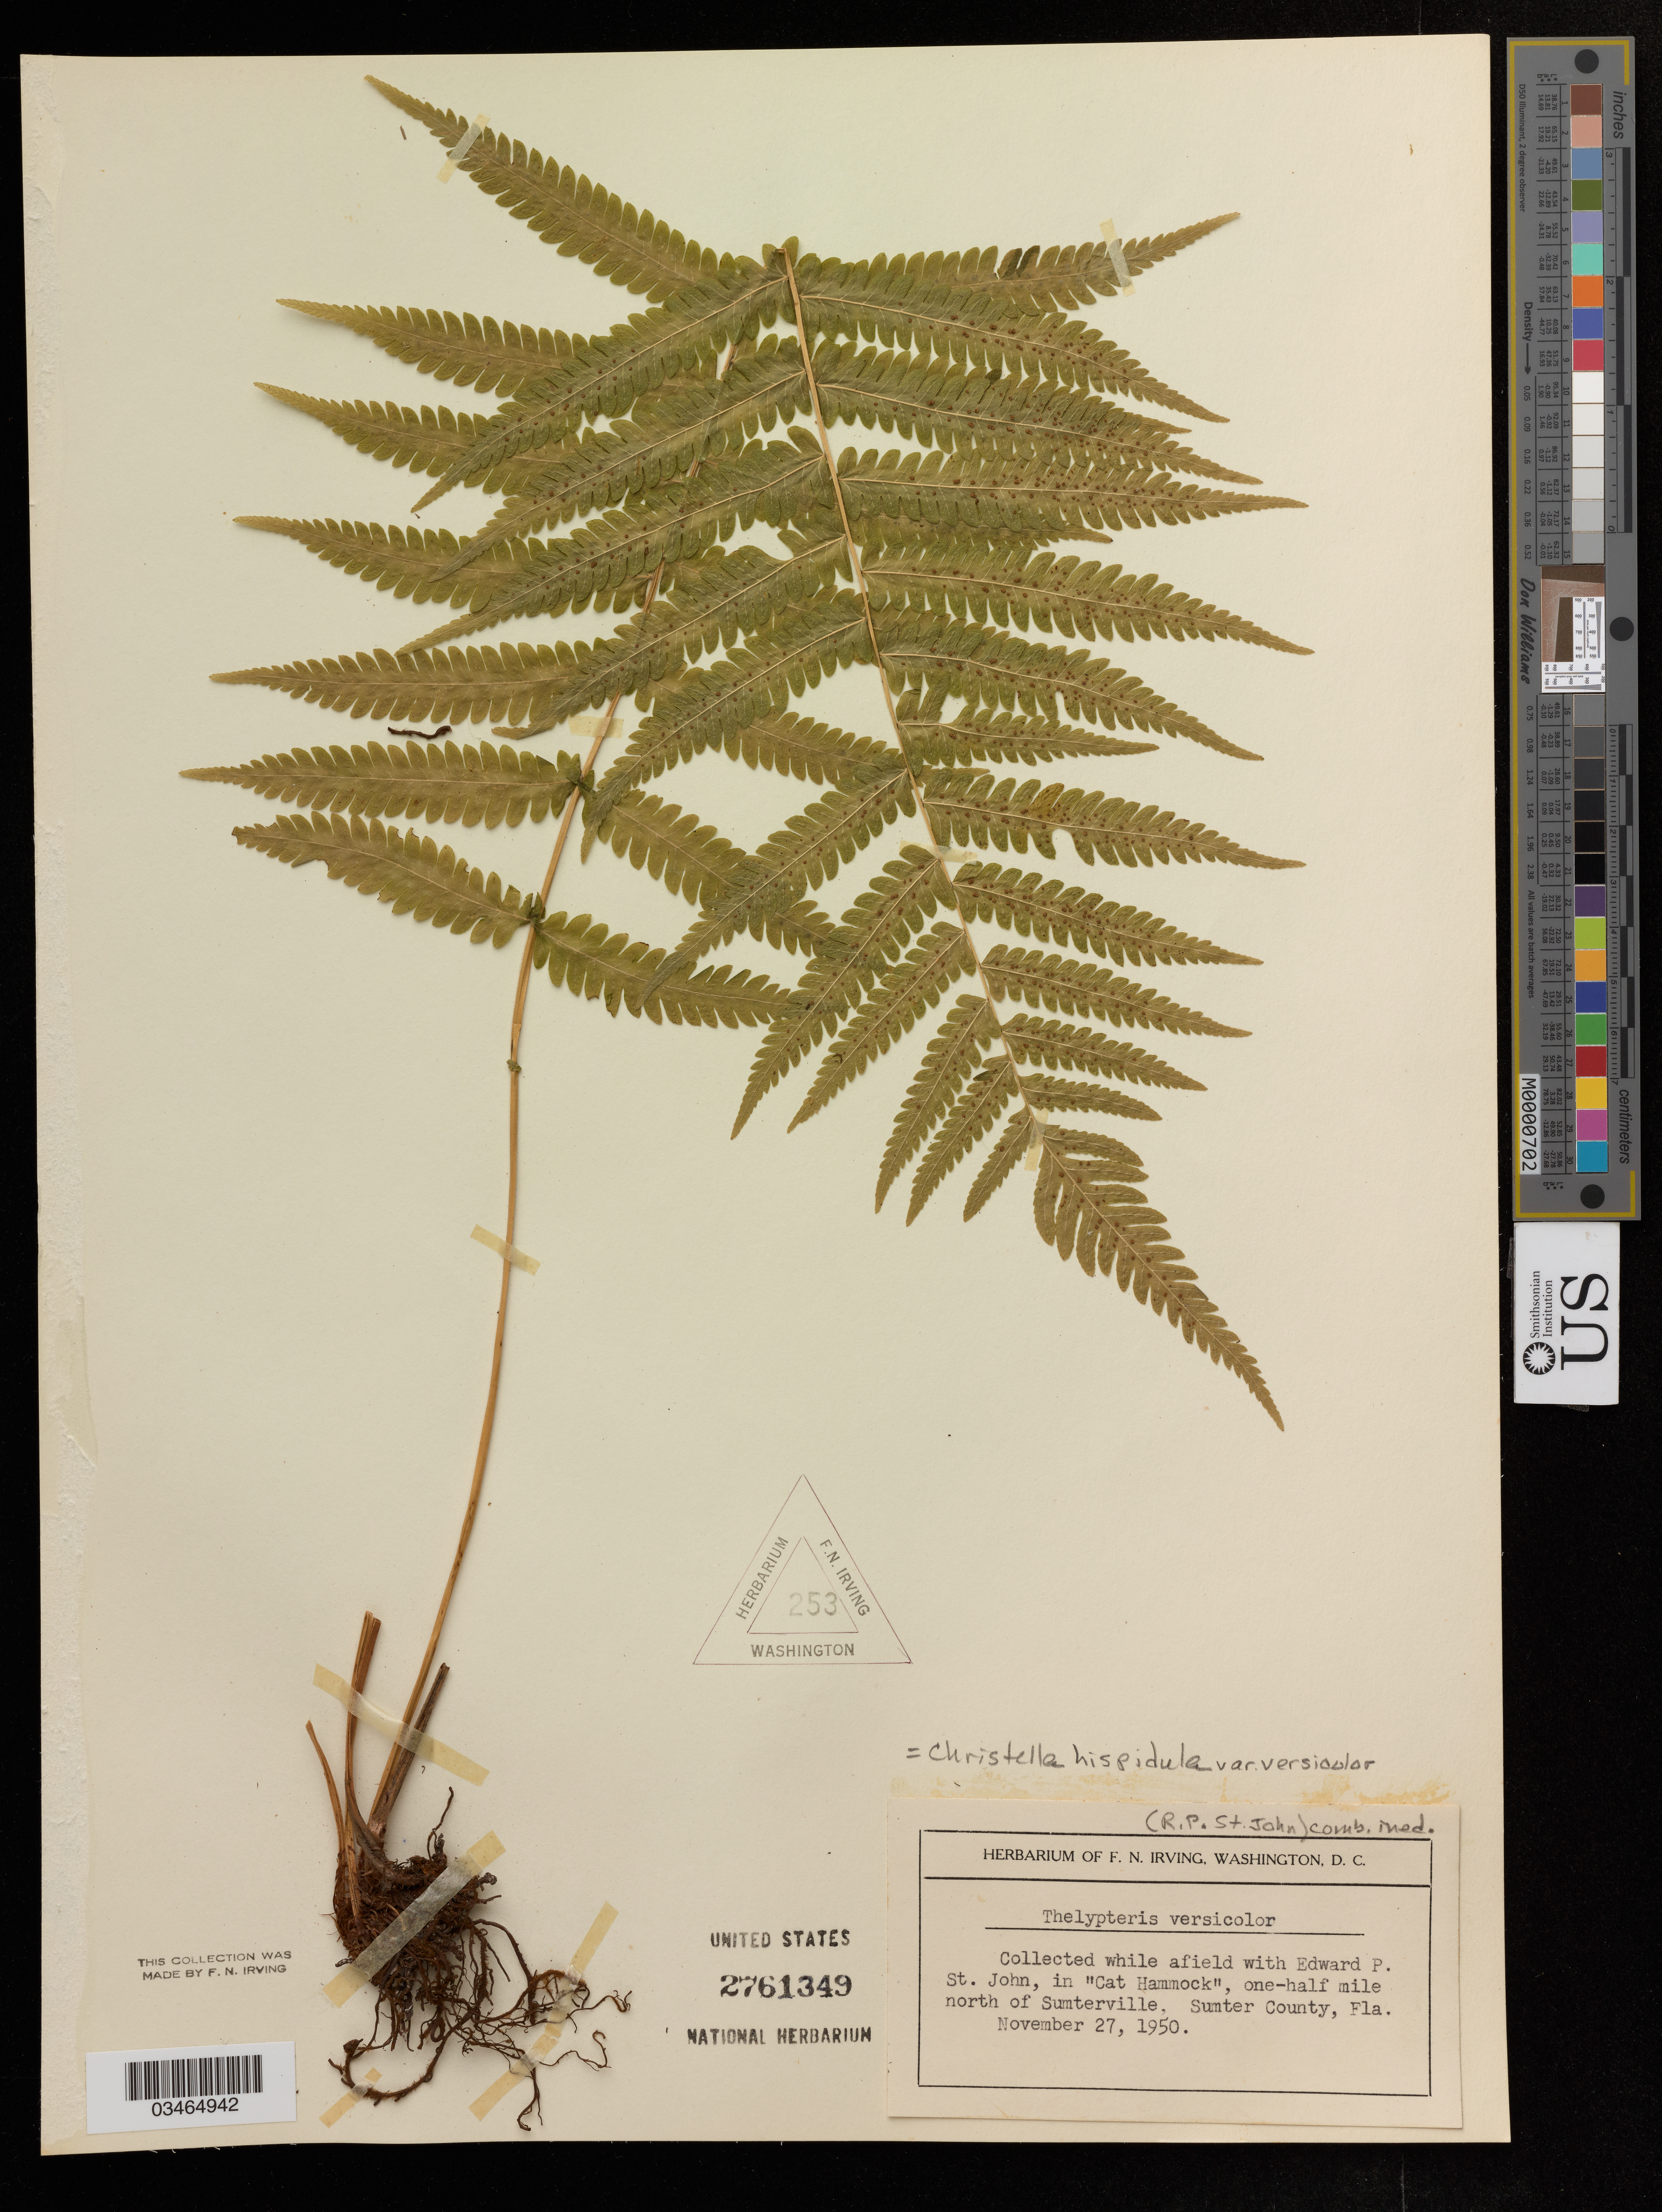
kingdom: Plantae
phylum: Tracheophyta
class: Polypodiopsida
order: Polypodiales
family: Thelypteridaceae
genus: Christella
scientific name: Christella hispidula var. versicolor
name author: (R.P. St. John) A.R. Sm.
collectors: F. Irving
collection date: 1950-11-27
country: United States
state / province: Florida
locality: In "Cat-Hammock", one-half mile north of Sumterville. Sumter County.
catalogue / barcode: US 2761349